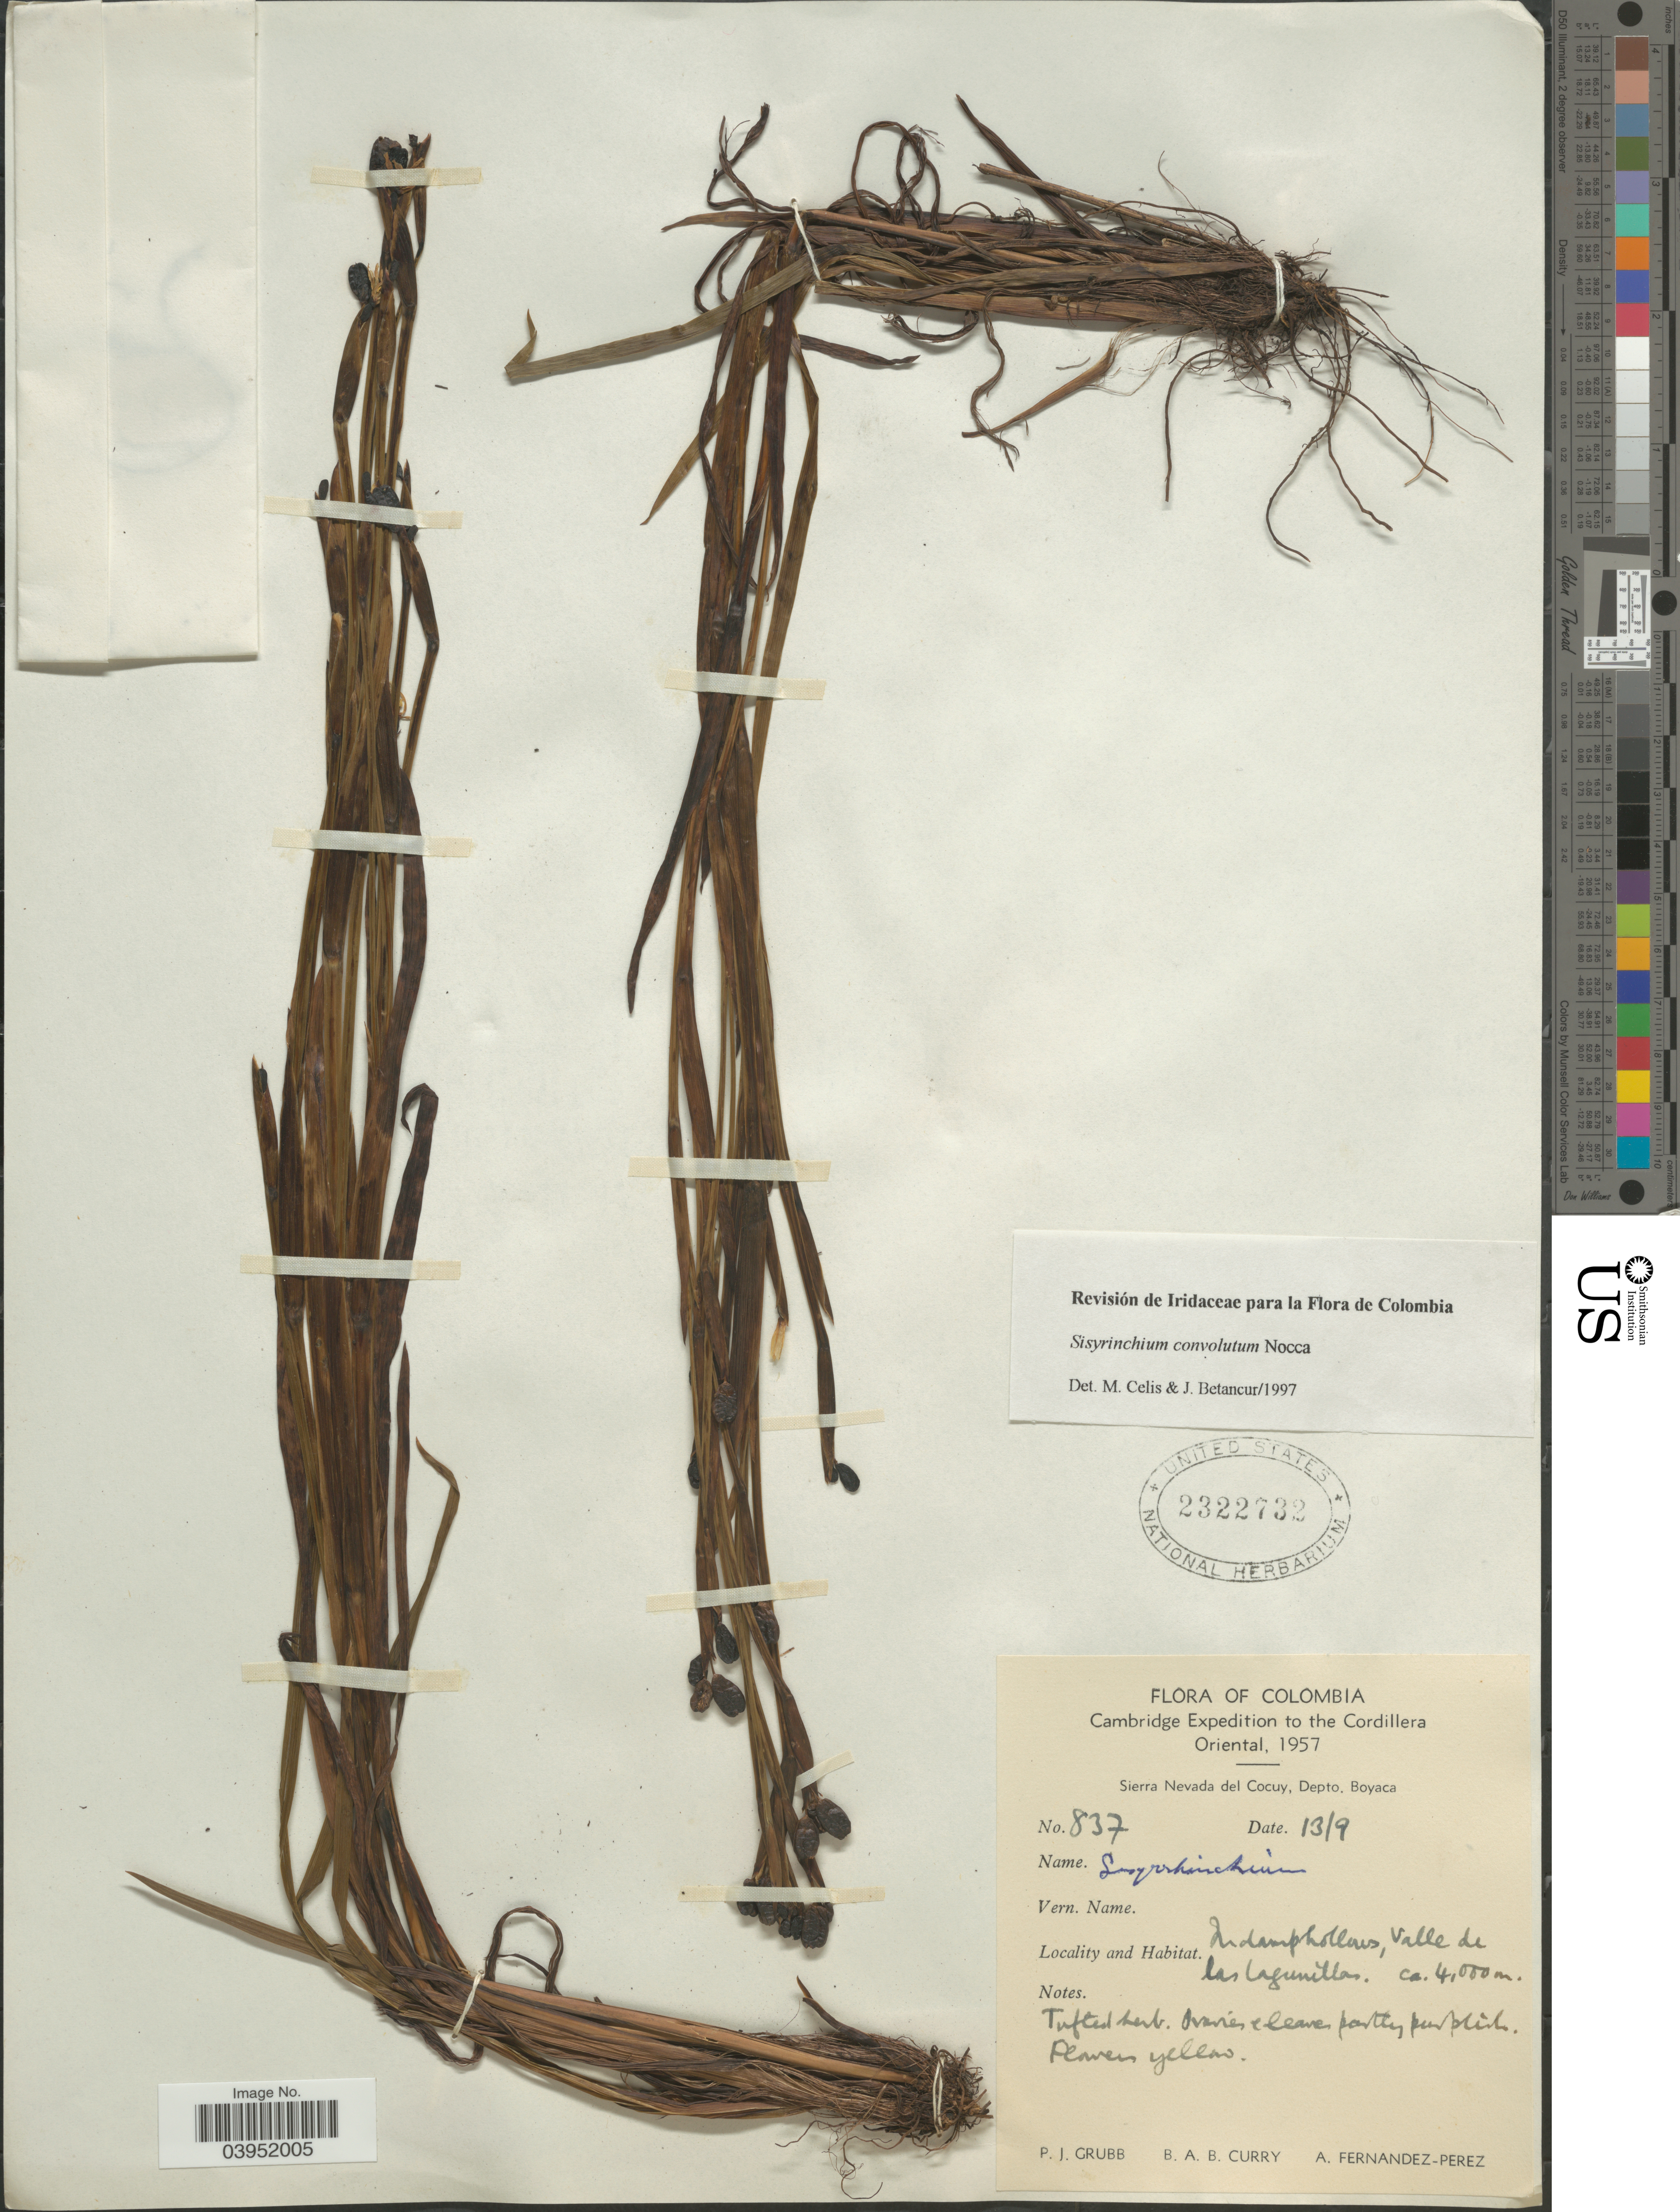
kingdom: Plantae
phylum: Tracheophyta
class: Liliopsida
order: Asparagales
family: Iridaceae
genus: Sisyrinchium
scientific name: Sisyrinchium convolutum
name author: Nocca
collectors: P. J. Grubb, B. A. B. Curry & A. Fernández-Pérez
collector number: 837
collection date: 1957-09-13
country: Colombia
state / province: Boyacá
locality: The Cordillera Oriental. Sierra Nevada del Cocuy, Depto. Boyaca. Valle de las Lagunillas.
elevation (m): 4000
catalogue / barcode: US 2322732